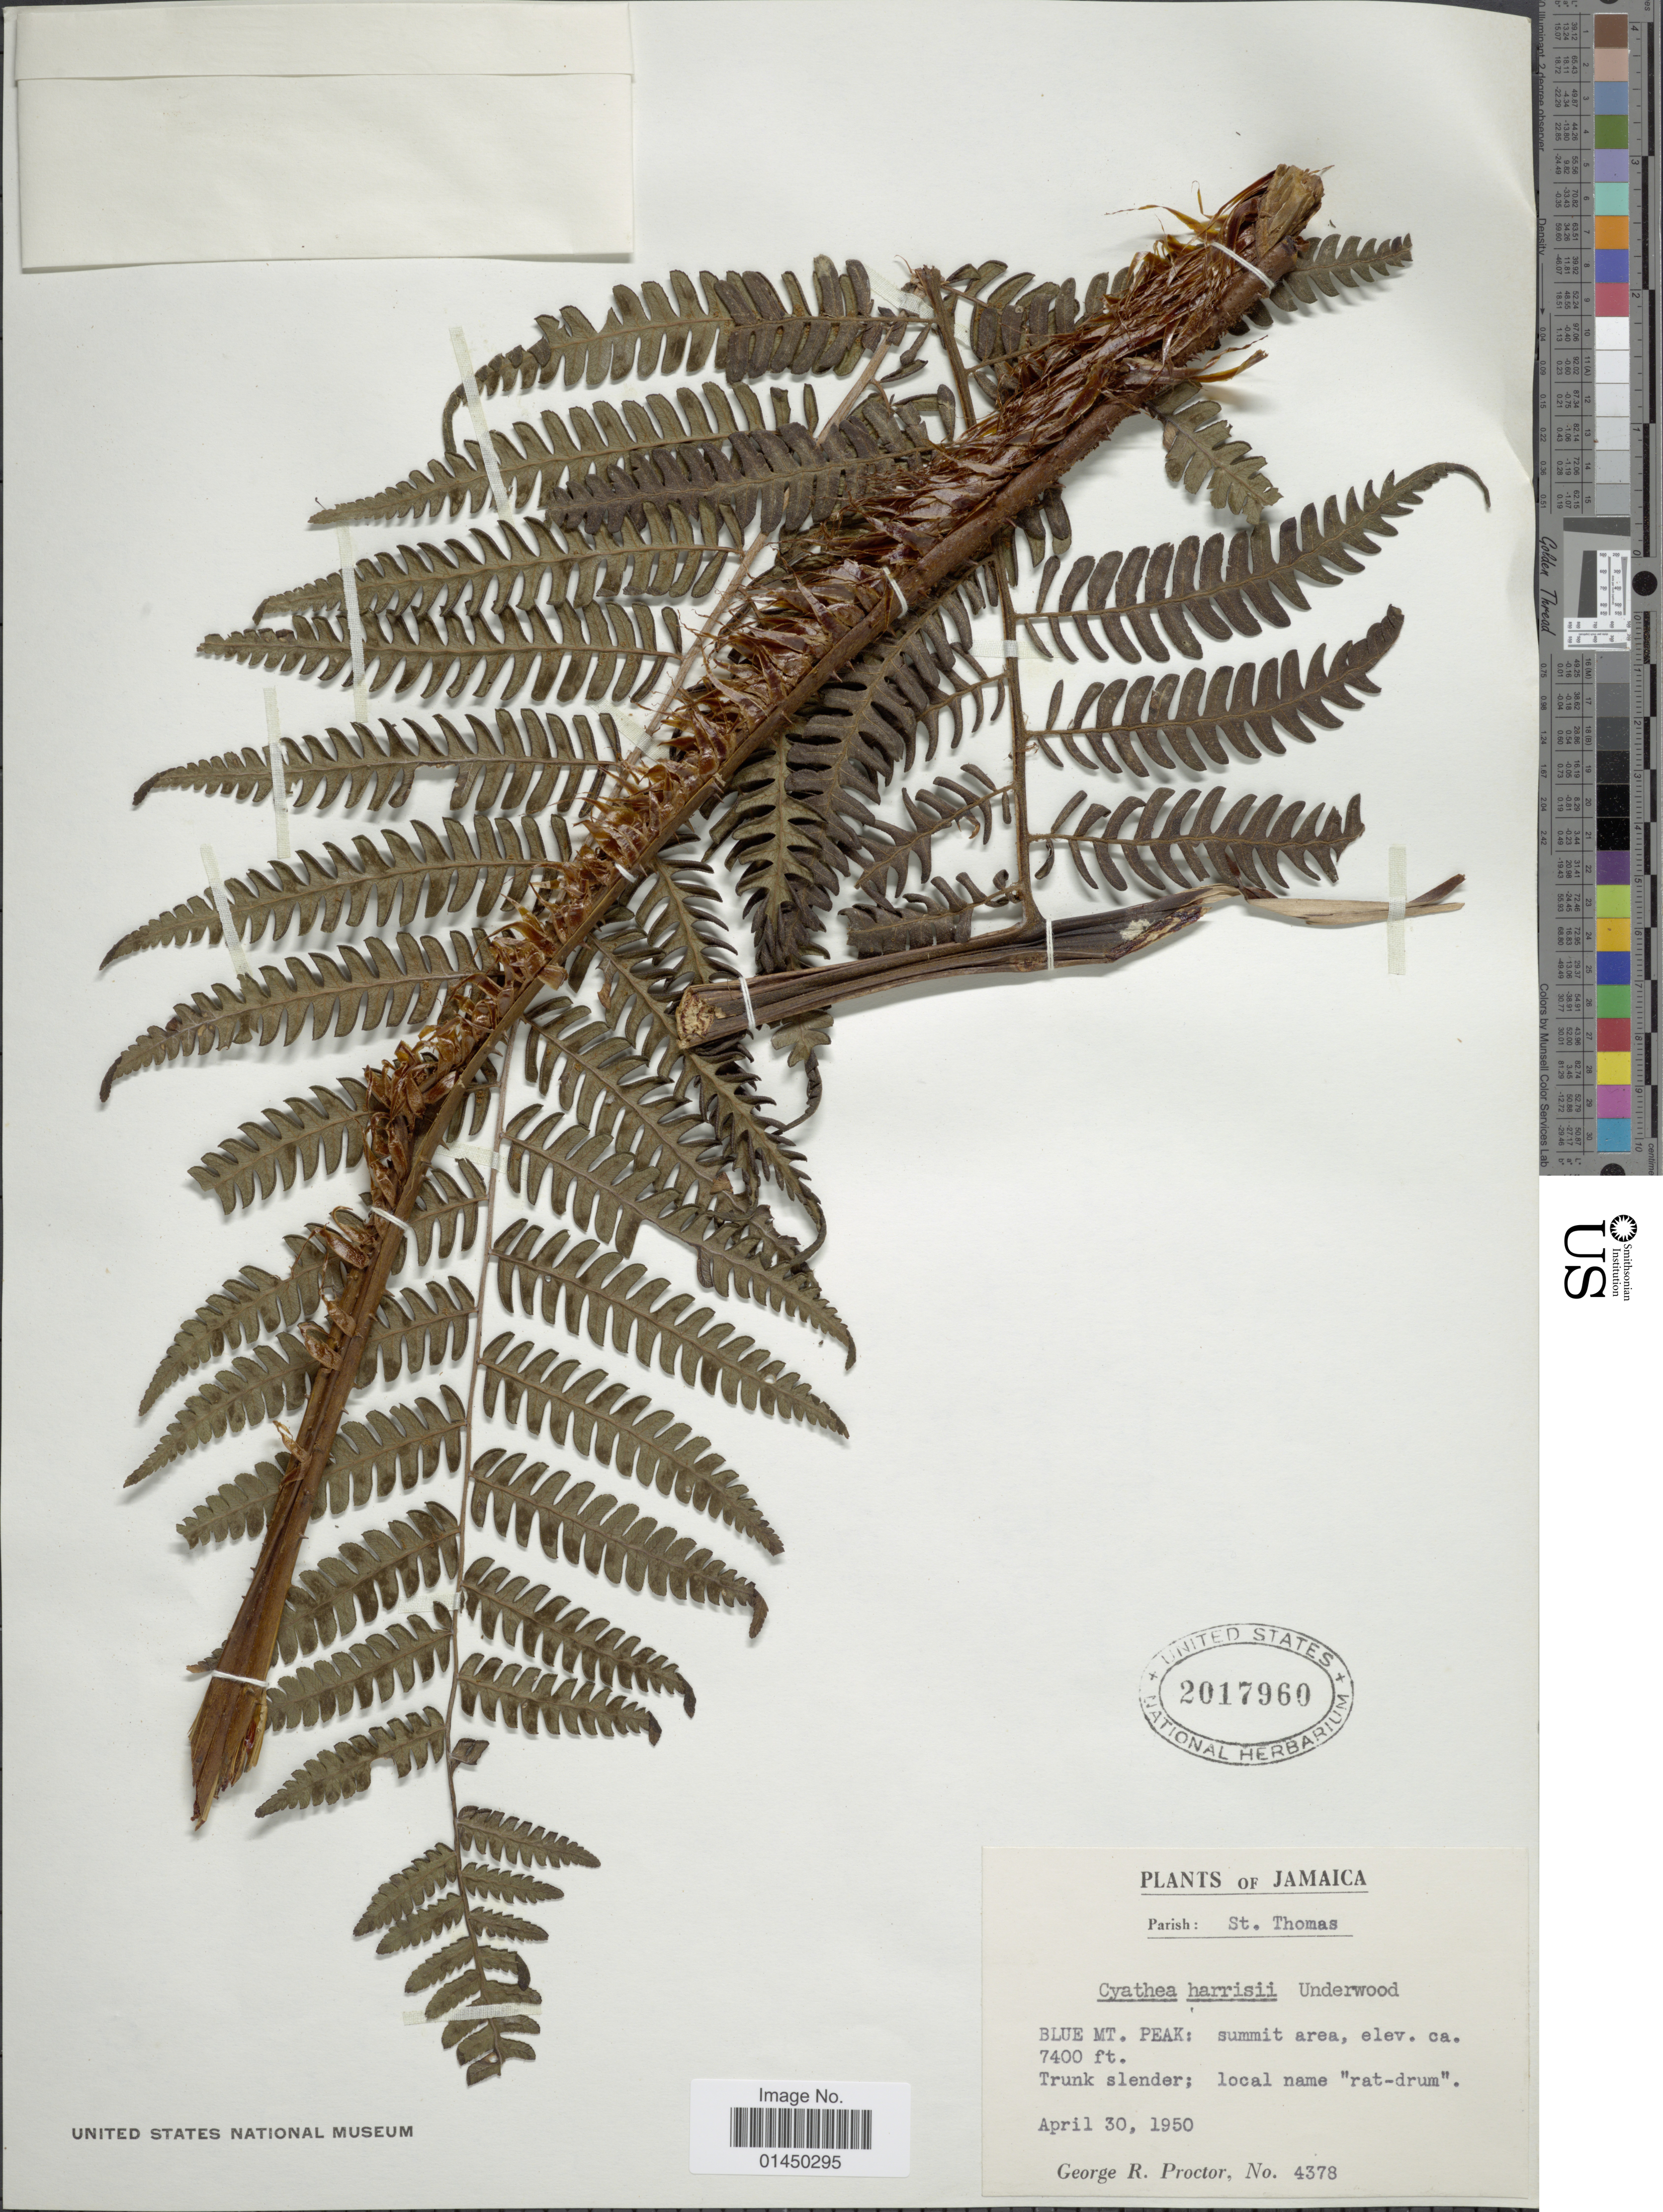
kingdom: Plantae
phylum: Tracheophyta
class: Polypodiopsida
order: Cyatheales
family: Cyatheaceae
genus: Cyathea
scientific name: Cyathea harrisii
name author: Maxon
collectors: G. R. Proctor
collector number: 4378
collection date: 1950-04-30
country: Jamaica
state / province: Saint Thomas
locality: St. Thomas, Blue Mt. Peak: summit of area.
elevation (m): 2256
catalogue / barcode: US 2017960